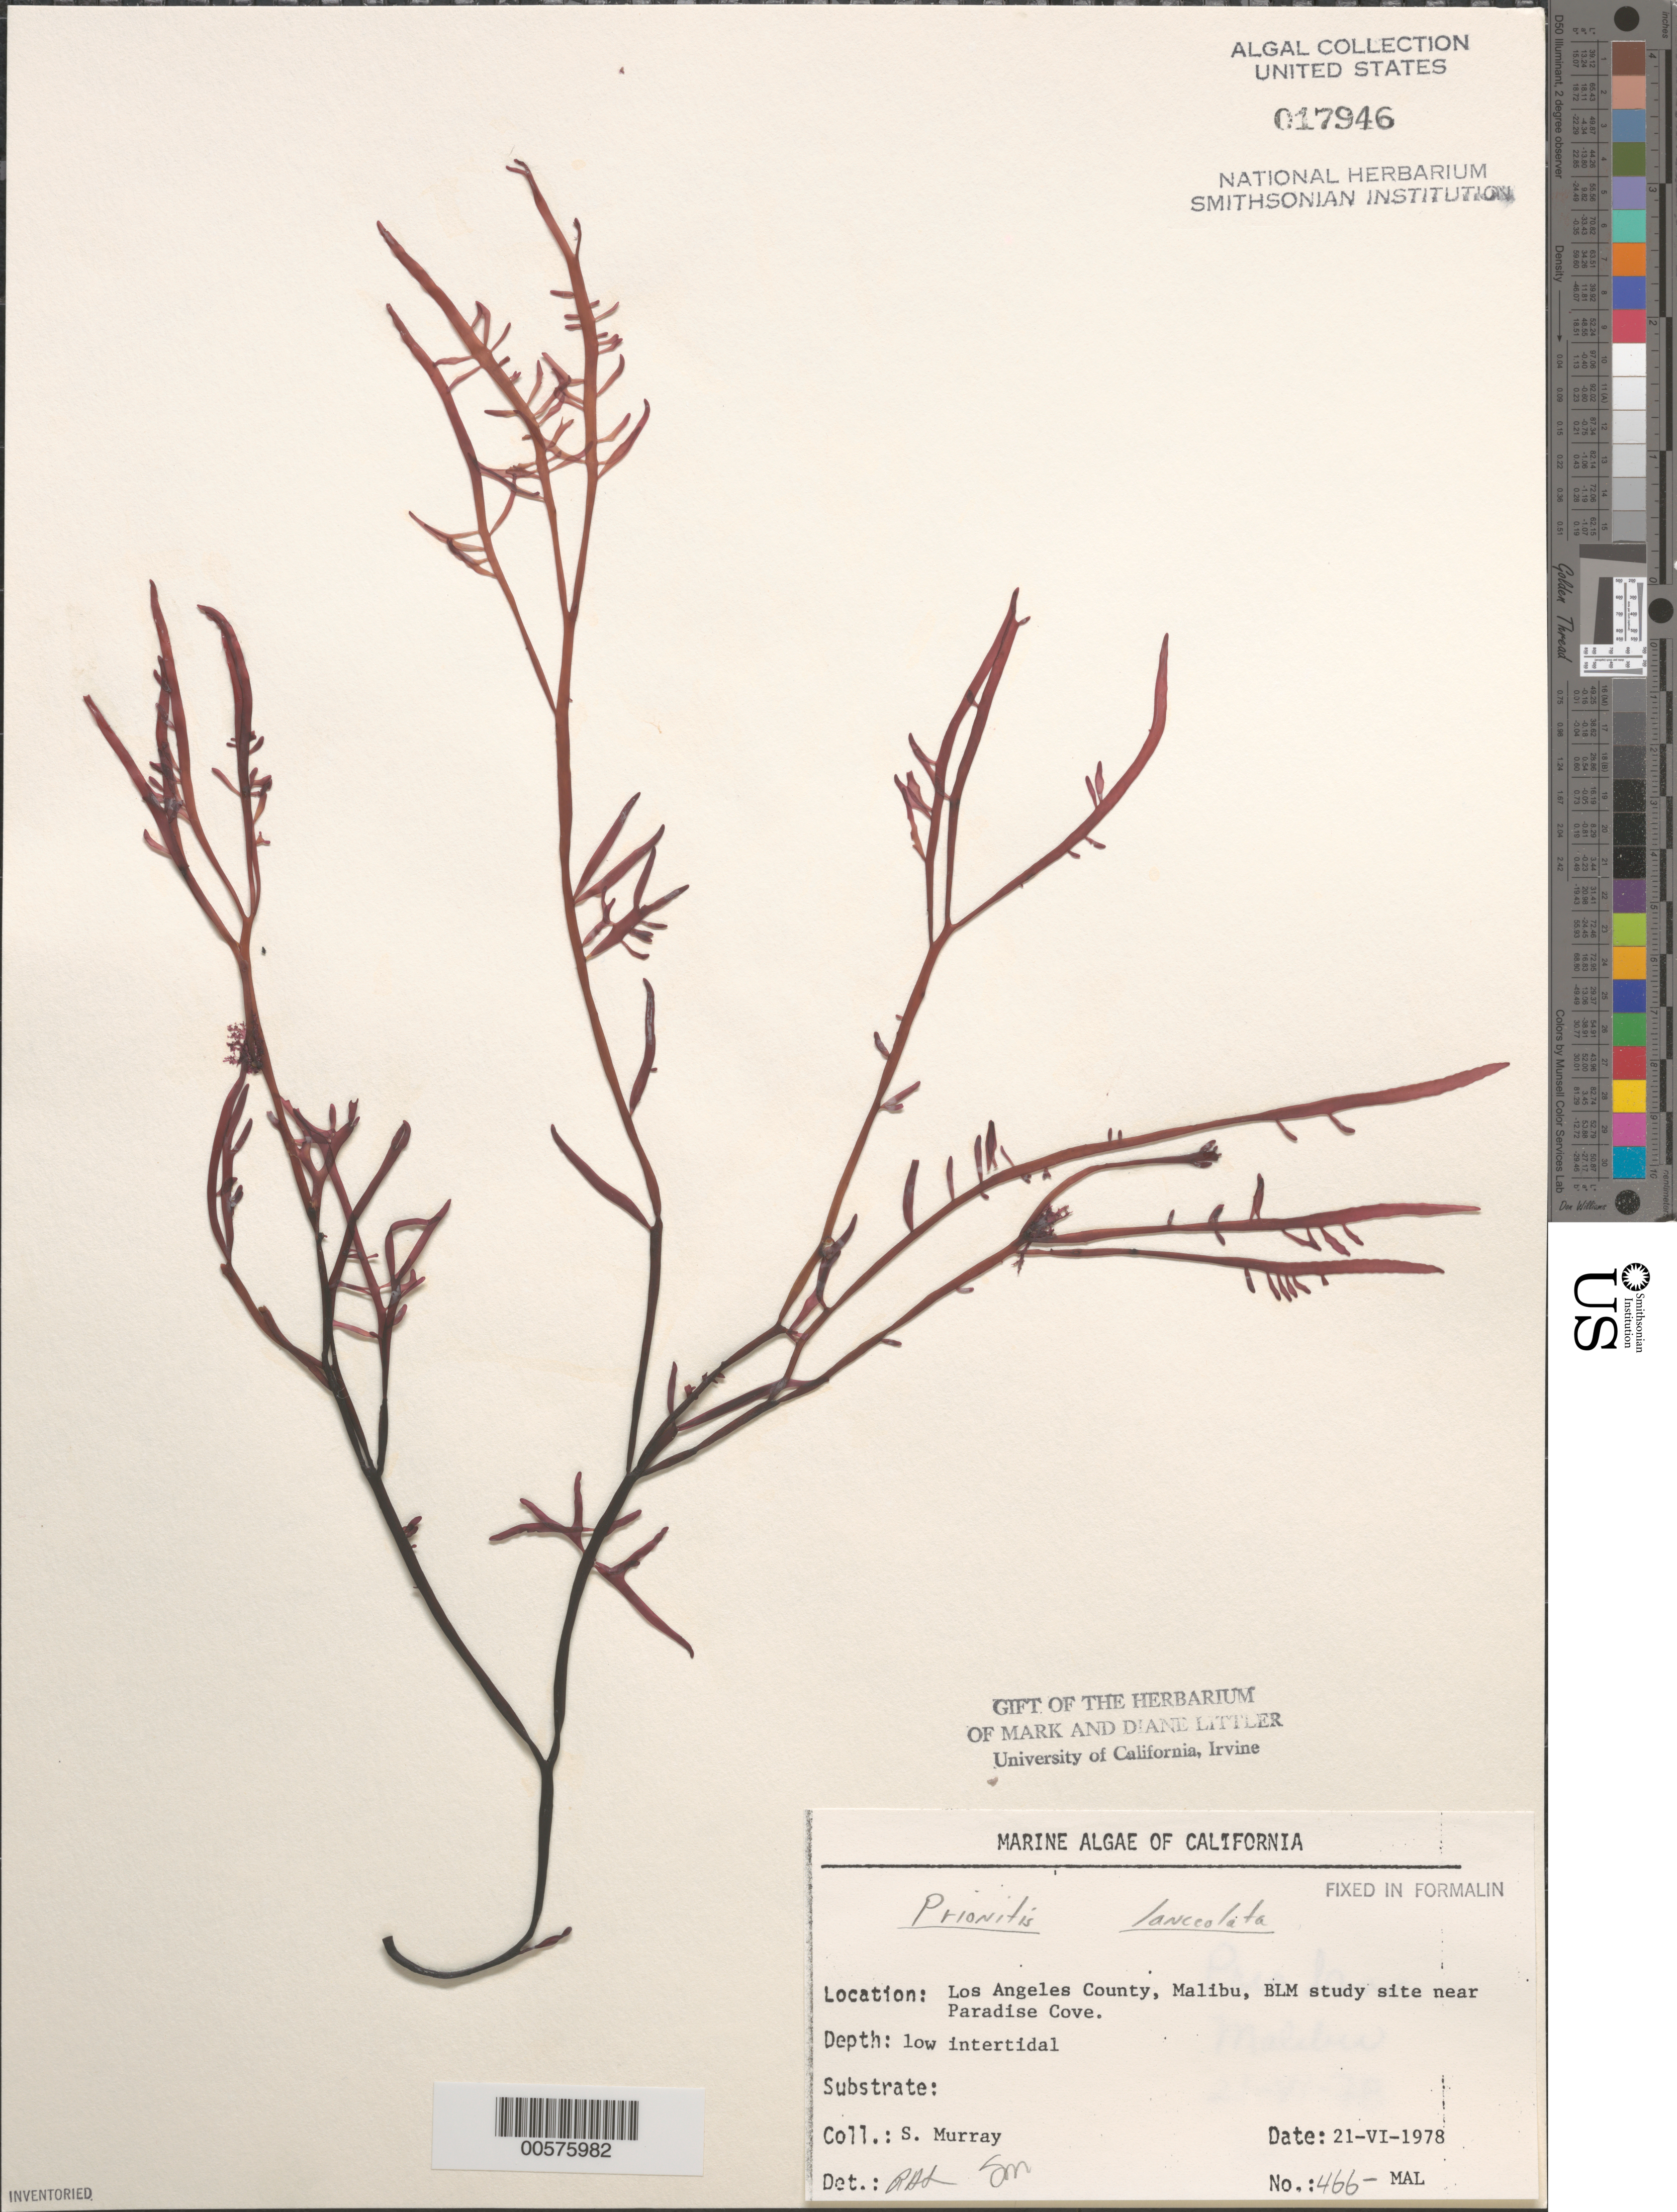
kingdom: Plantae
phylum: Rhodophyta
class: Florideophyceae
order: Cryptonemiales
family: Cryptonemiaceae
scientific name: Prionitis lanceolata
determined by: Sims, Robert H.; Murray, S. N.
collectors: S. N. Murray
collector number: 466-mal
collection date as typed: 21 Jun 1978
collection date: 1978-06-21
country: United States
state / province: California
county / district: Los Angeles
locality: Malibu, near Paradise Cove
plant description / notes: BLM-SOCALBIGHT Rocky Intertidal Survey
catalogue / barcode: US 17946